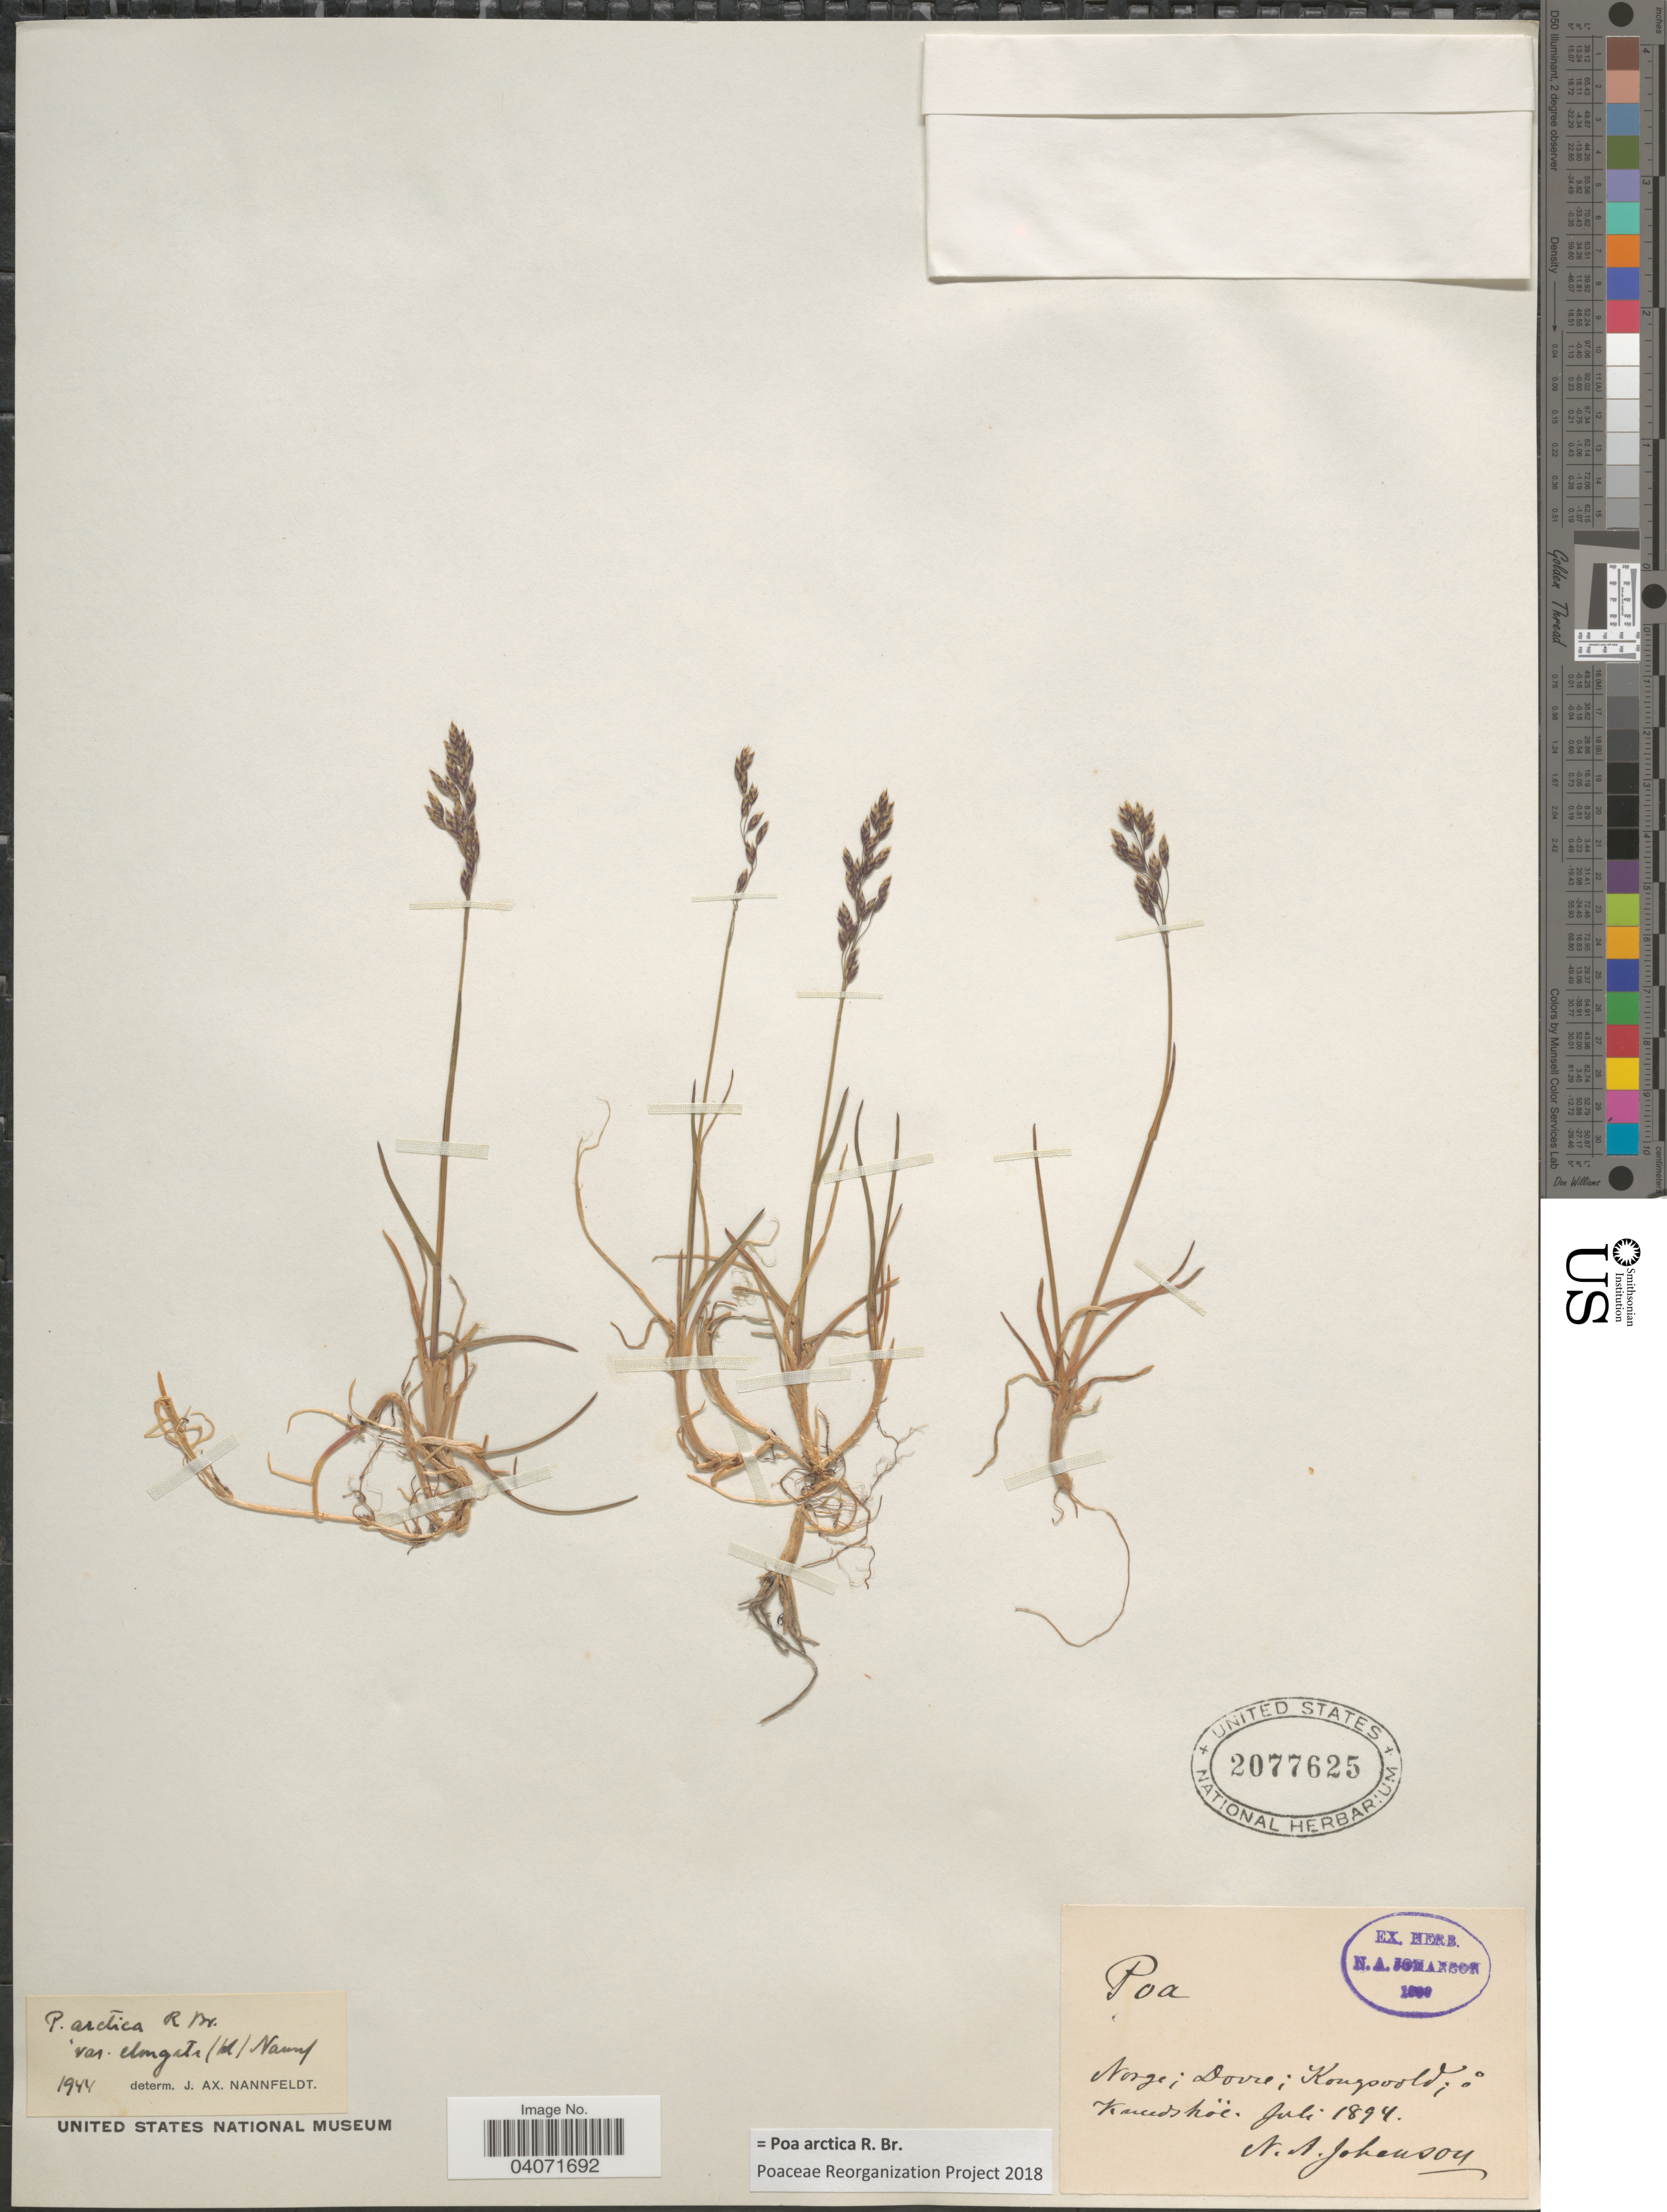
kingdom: Plantae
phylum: Tracheophyta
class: Liliopsida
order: Poales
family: Poaceae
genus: Poa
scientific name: Poa arctica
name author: R. Br.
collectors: N. Johanson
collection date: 1894-07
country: Norway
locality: Norge: Dovre; Kongsvold: Knudshöe.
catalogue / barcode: US 2077625